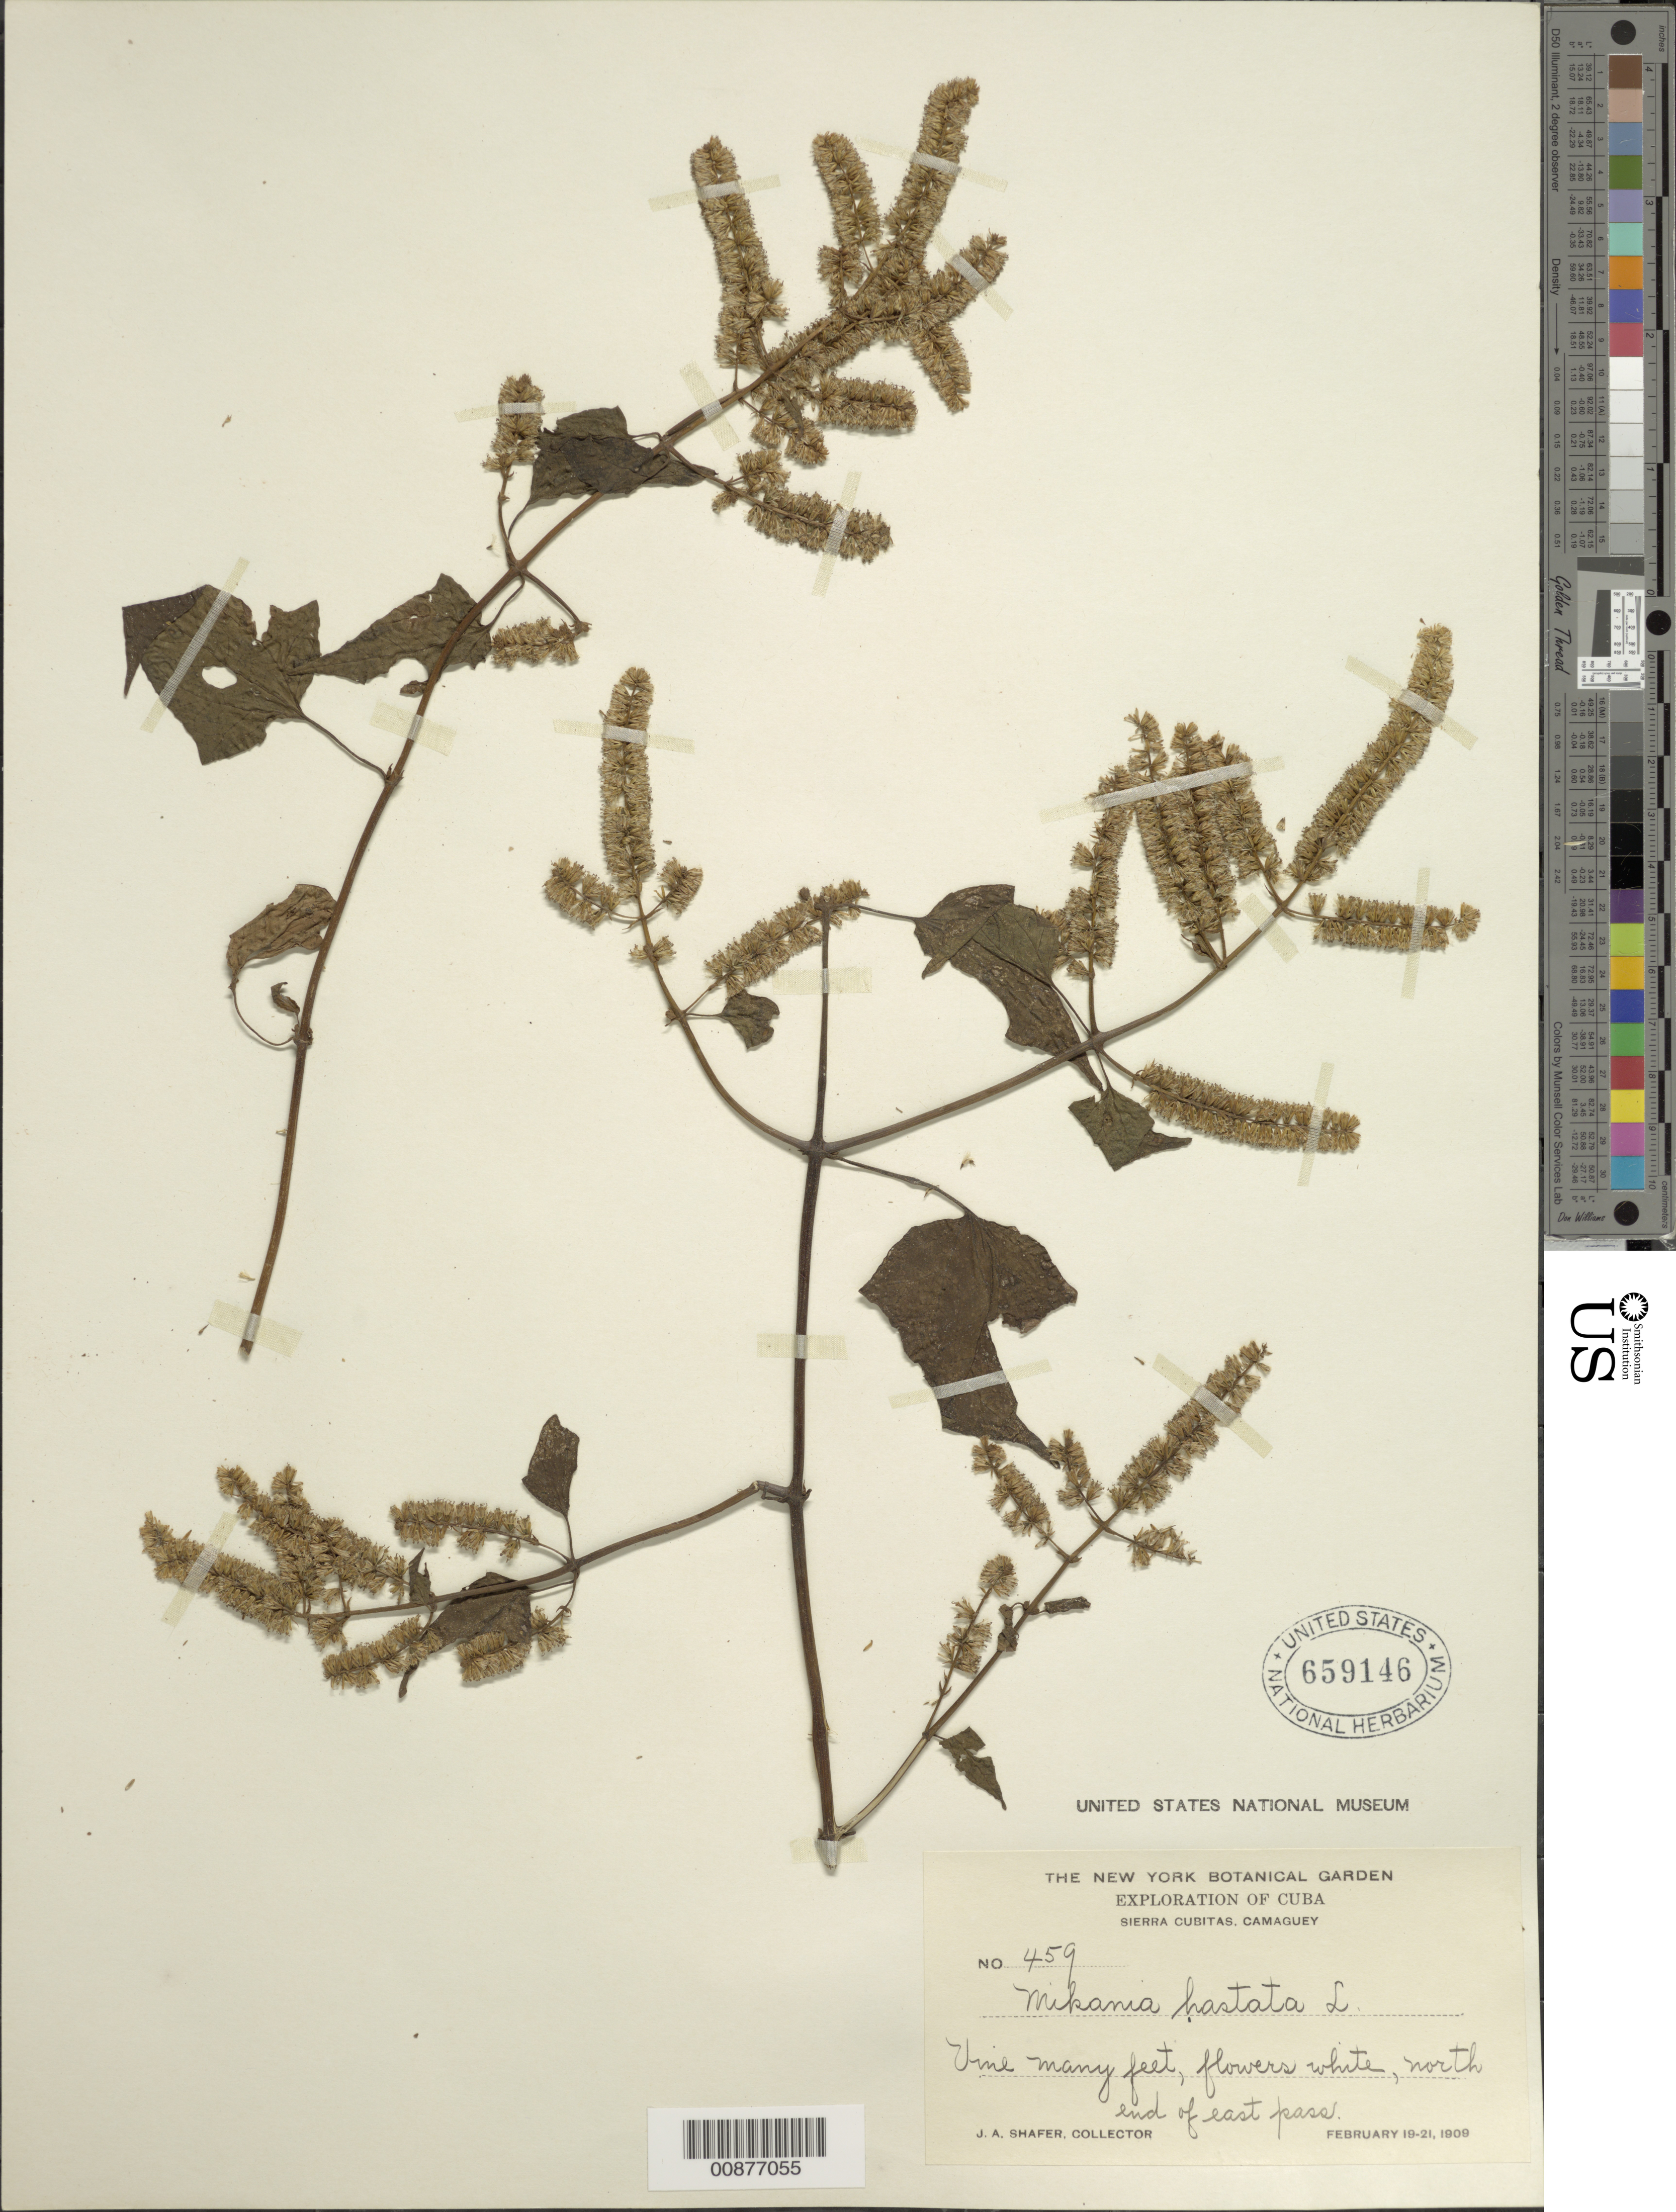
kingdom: Plantae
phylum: Tracheophyta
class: Magnoliopsida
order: Asterales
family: Asteraceae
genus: Mikania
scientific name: Mikania hastata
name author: (L.) Willd.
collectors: J. A. Shafer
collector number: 459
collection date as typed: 19 Feb 1909 to 21 Feb 1909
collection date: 1909-02-19/1909-02-21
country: Cuba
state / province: Camaguey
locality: Sierra Cubitas, north end of east pass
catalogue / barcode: US 659146